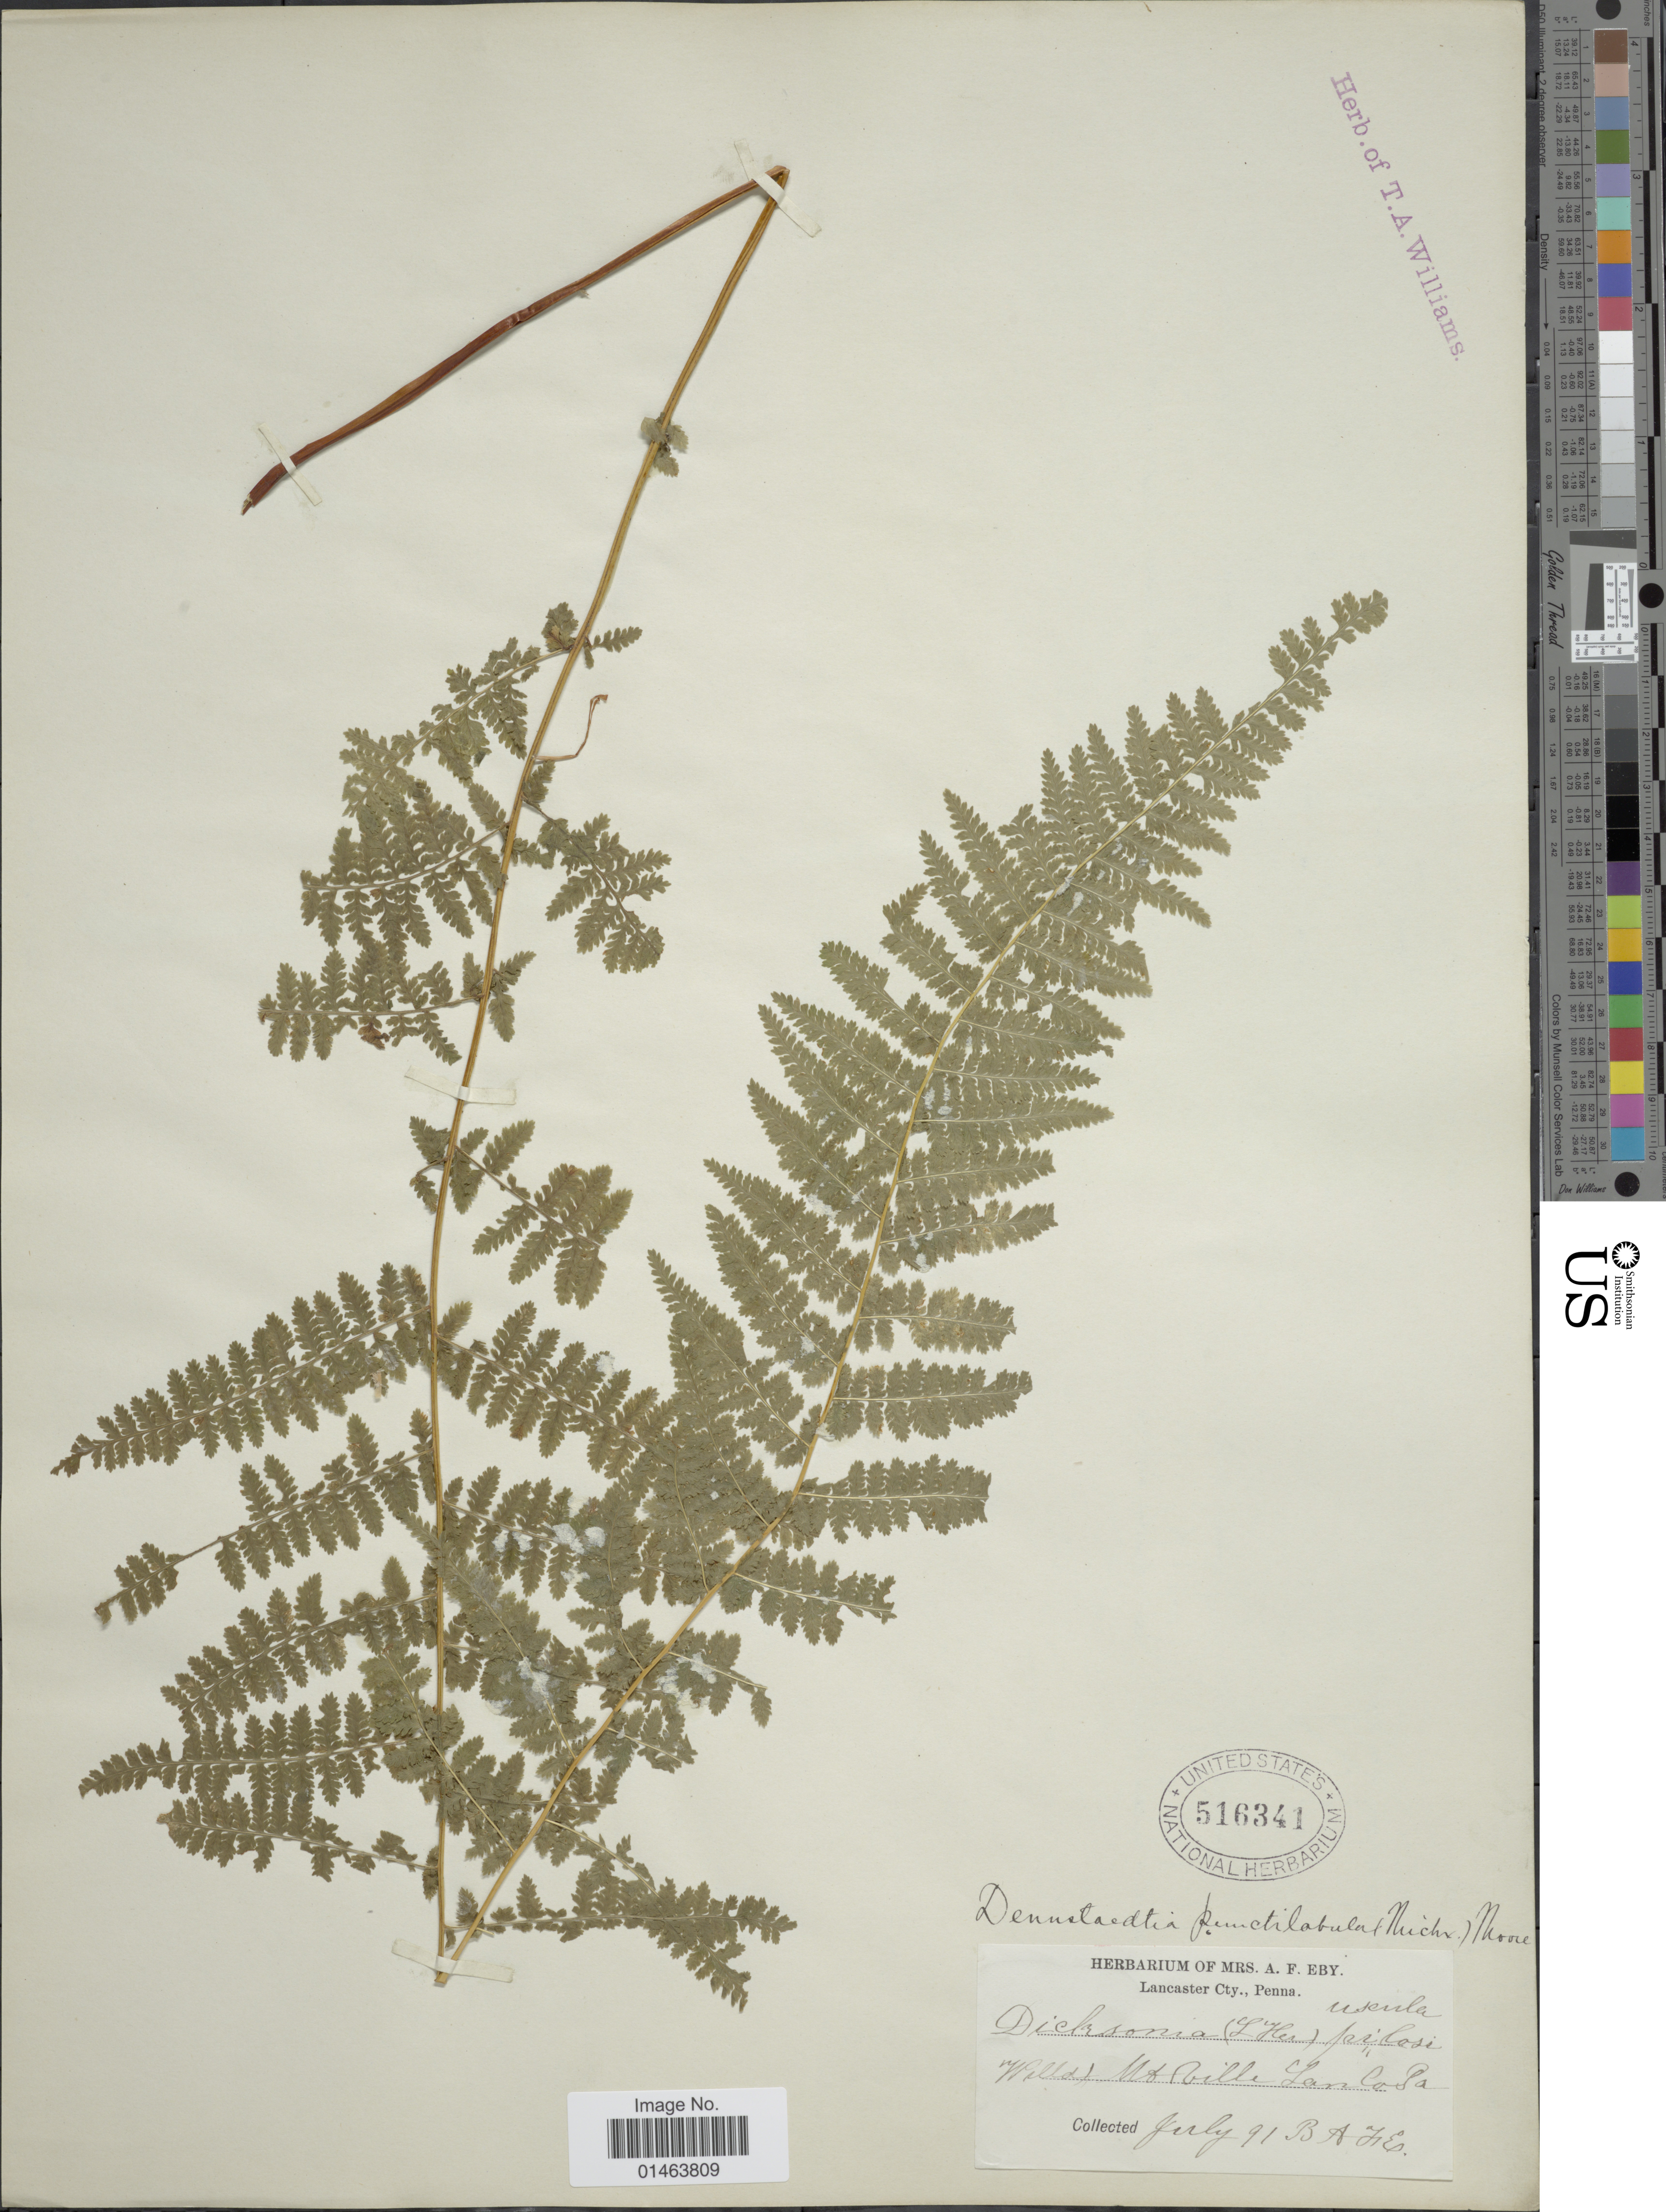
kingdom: Plantae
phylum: Tracheophyta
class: Polypodiopsida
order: Polypodiales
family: Dennstaedtiaceae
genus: Dennstaedtia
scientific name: Dennstaedtia punctilobula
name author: (Michx.) T. Moore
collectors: ex herb. Mrs. A. F. Eby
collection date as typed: Transcribed d/m/y: /7/91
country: United States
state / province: Pennsylvania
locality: Pennsylvania, Lancaster Cty.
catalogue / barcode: US 516341